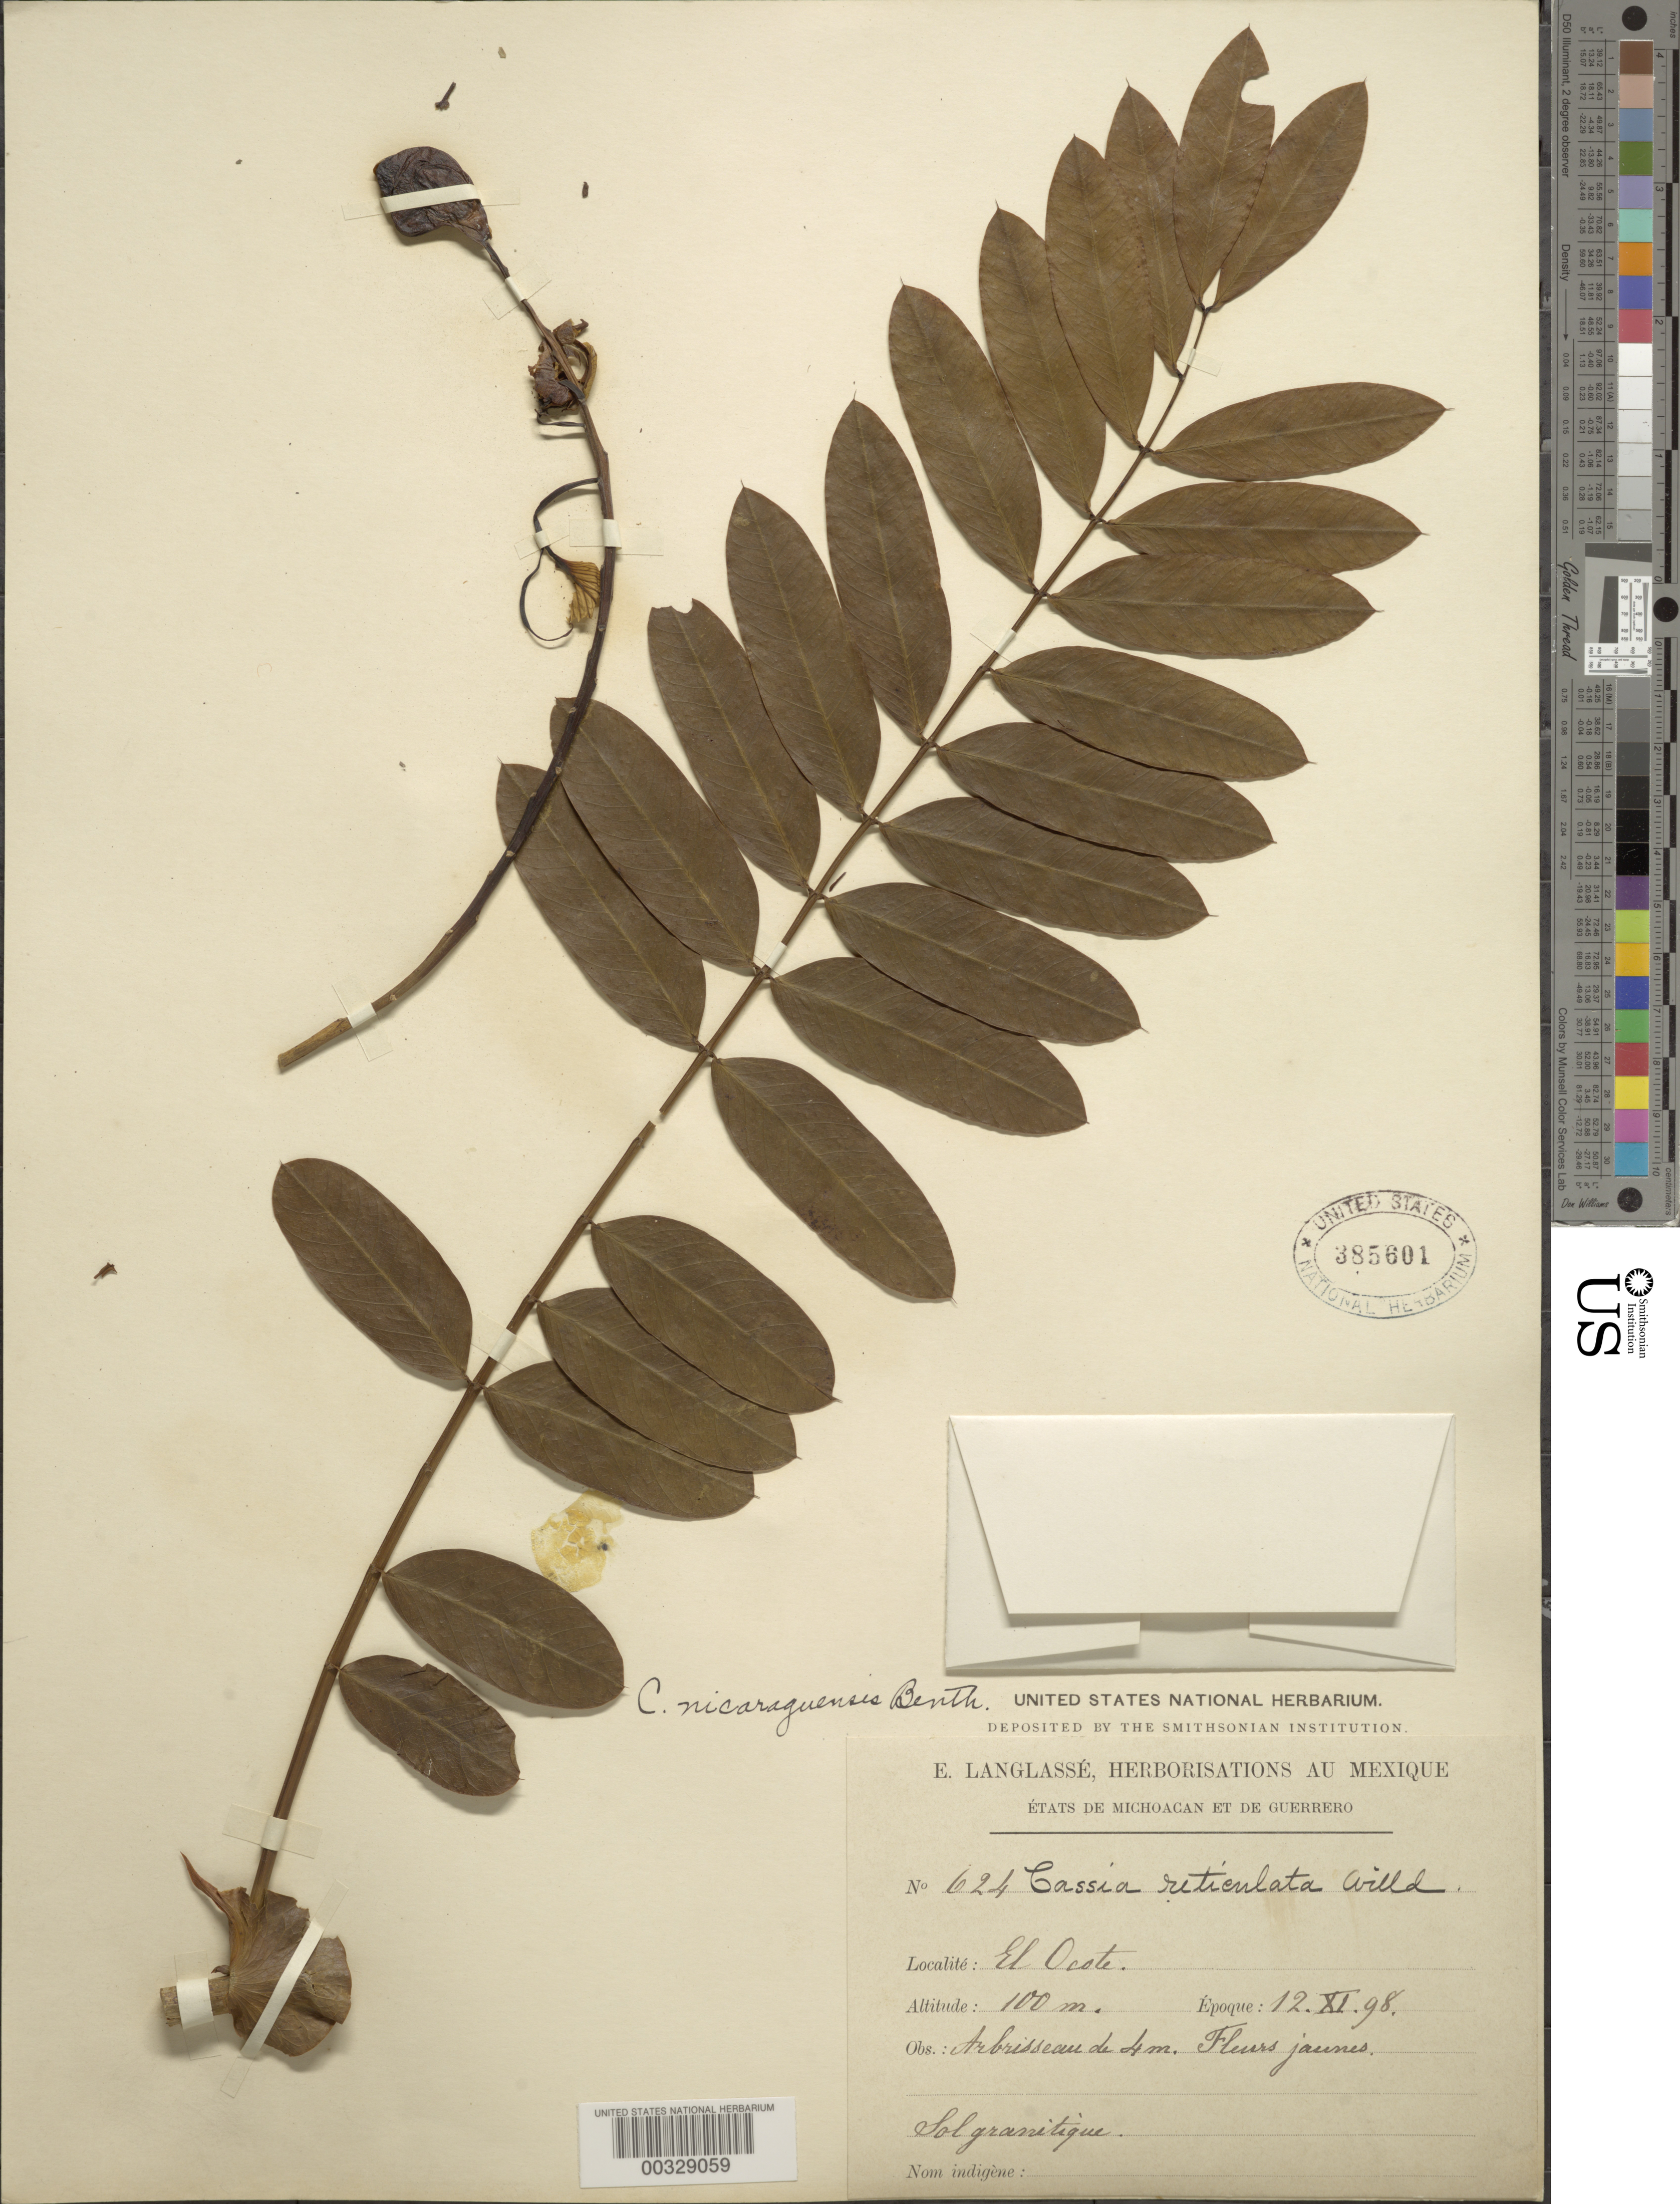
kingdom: Plantae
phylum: Tracheophyta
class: Magnoliopsida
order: Fabales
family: Fabaceae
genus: Senna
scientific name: Senna nicaraguensis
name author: (Benth.) H.S. Irwin & Barneby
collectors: E. Langlassé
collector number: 624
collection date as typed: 12 Nov 1898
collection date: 1898-11-12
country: Mexico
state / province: Guerrero / Michoacán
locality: El Ocote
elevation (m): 100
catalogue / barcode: US 385601